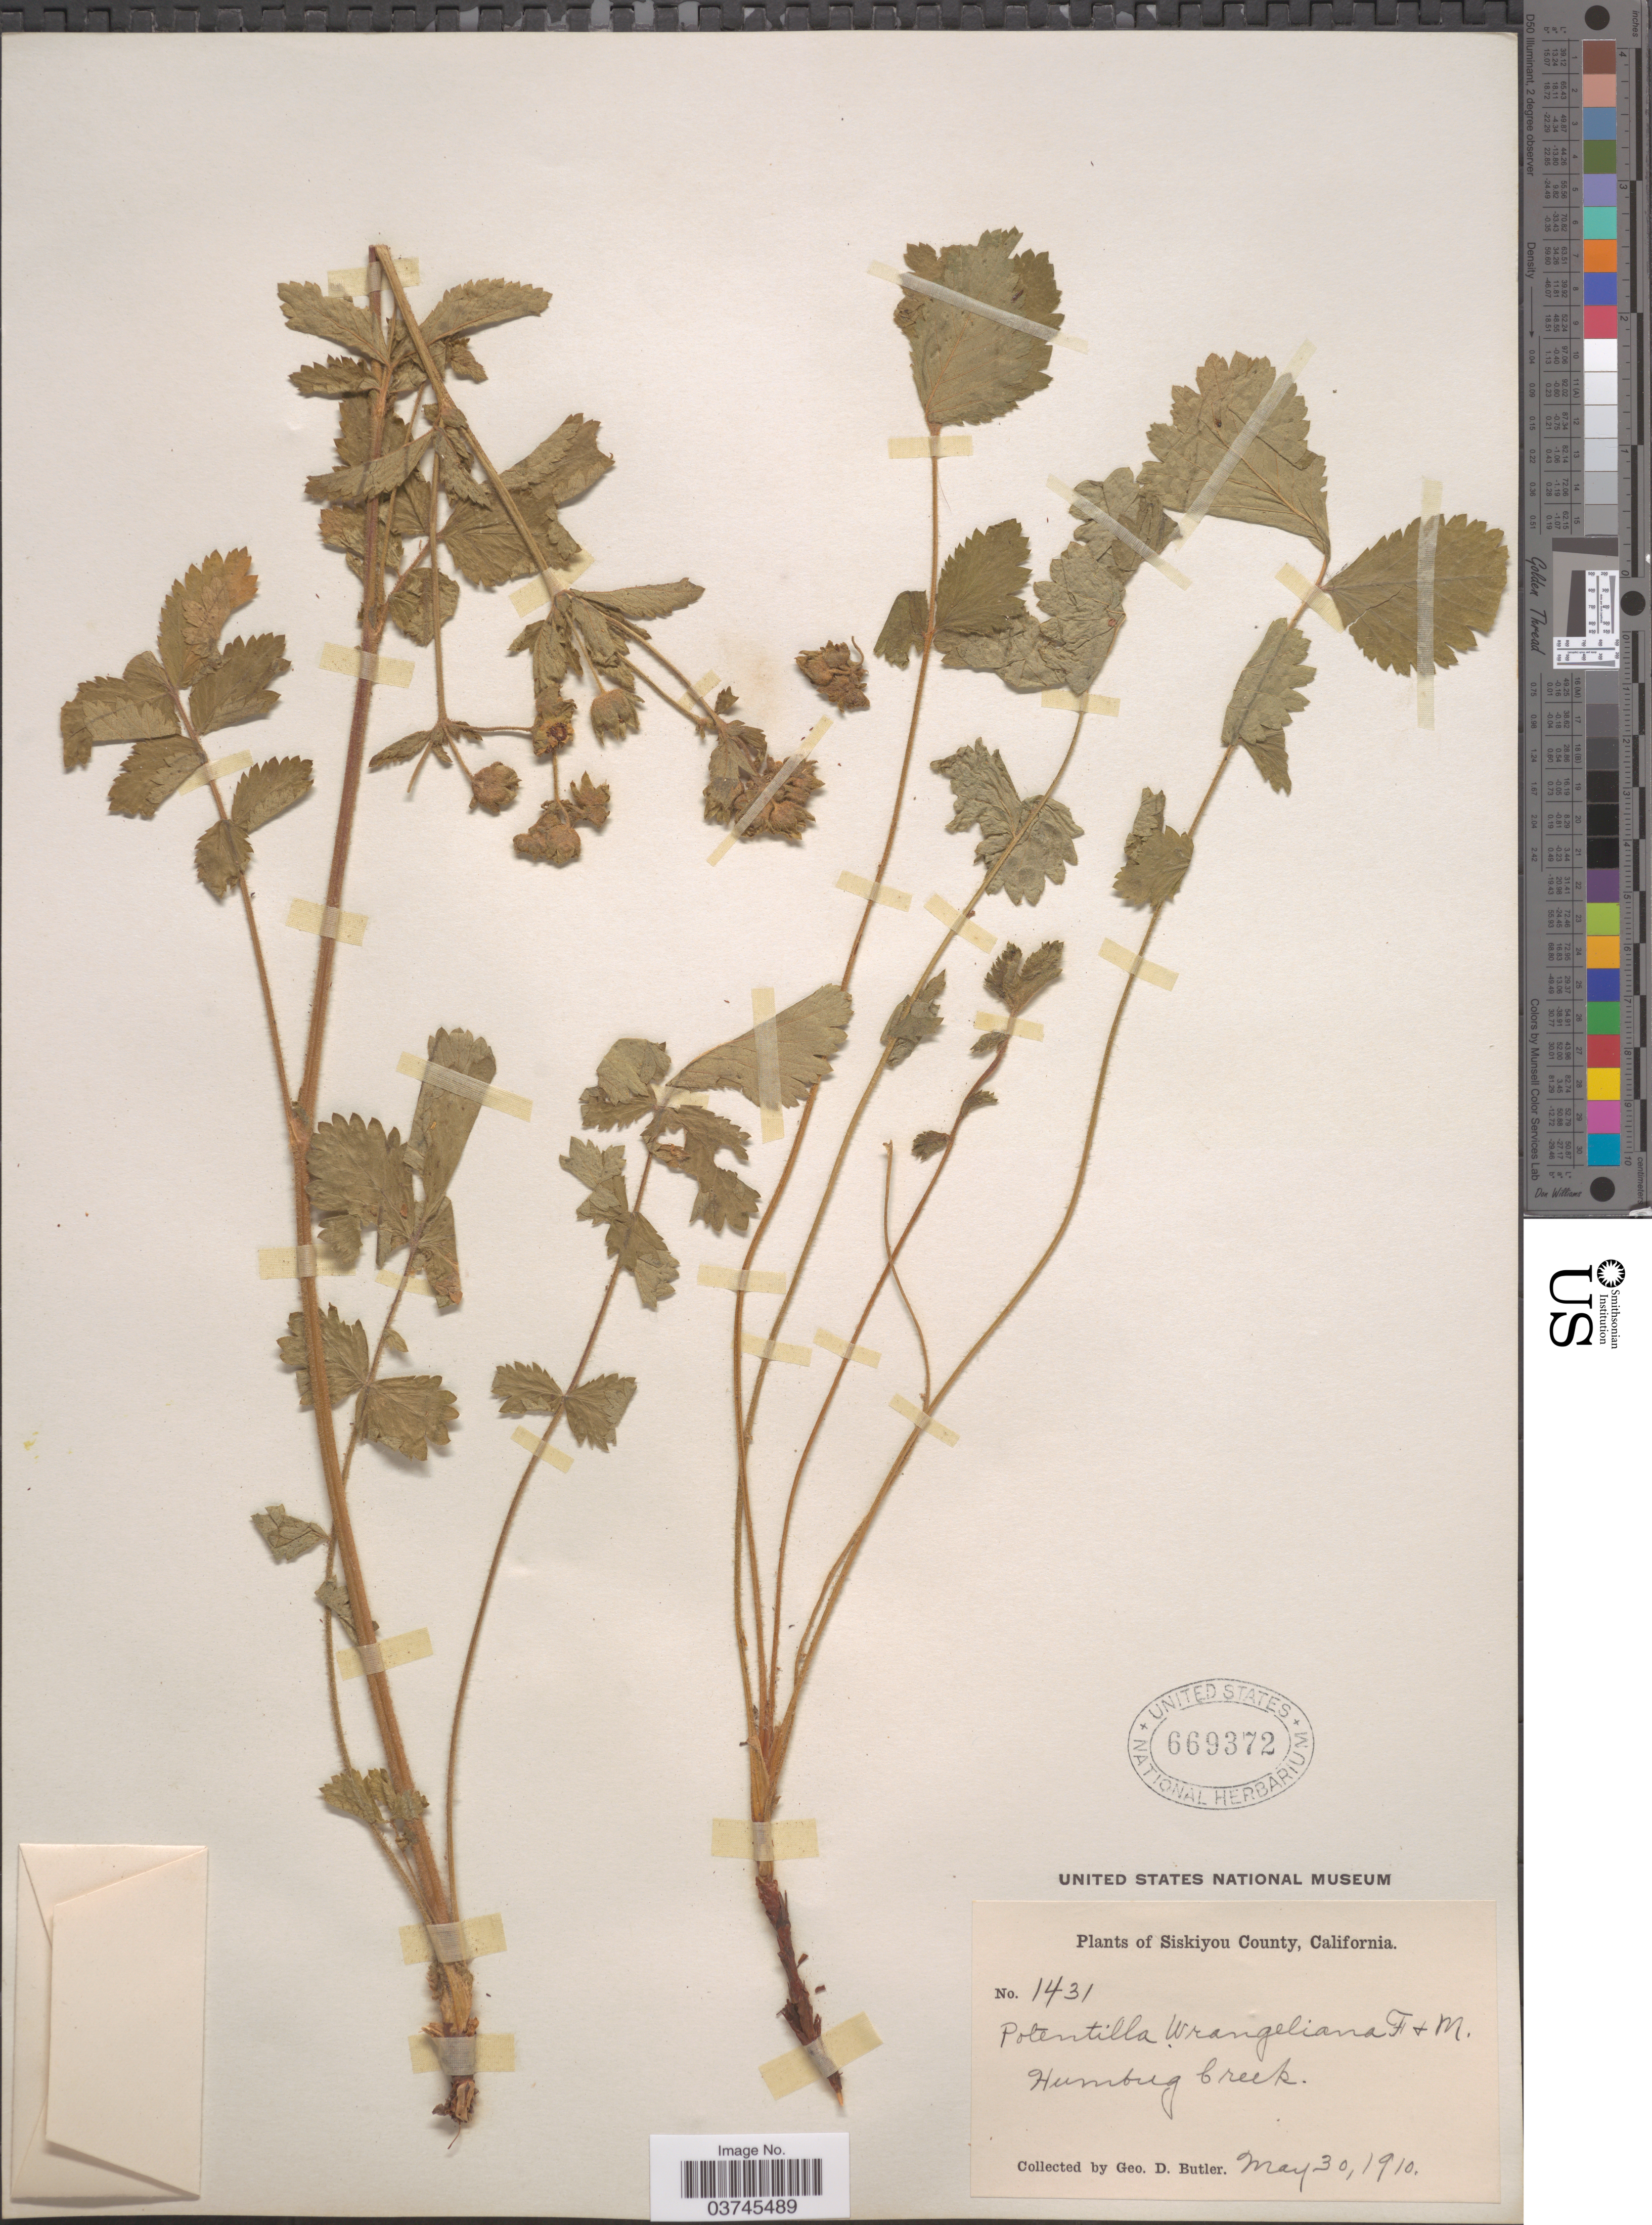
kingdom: Plantae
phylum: Tracheophyta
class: Magnoliopsida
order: Rosales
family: Rosaceae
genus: Drymocallis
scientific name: Drymocallis glandulosa var. wrangelliana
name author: (Greene) Ertter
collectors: G. D. Butler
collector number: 1431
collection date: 1910-05-30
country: United States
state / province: California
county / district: Siskiyou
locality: Siskiyou County. Humbug Creek.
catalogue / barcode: US 669372